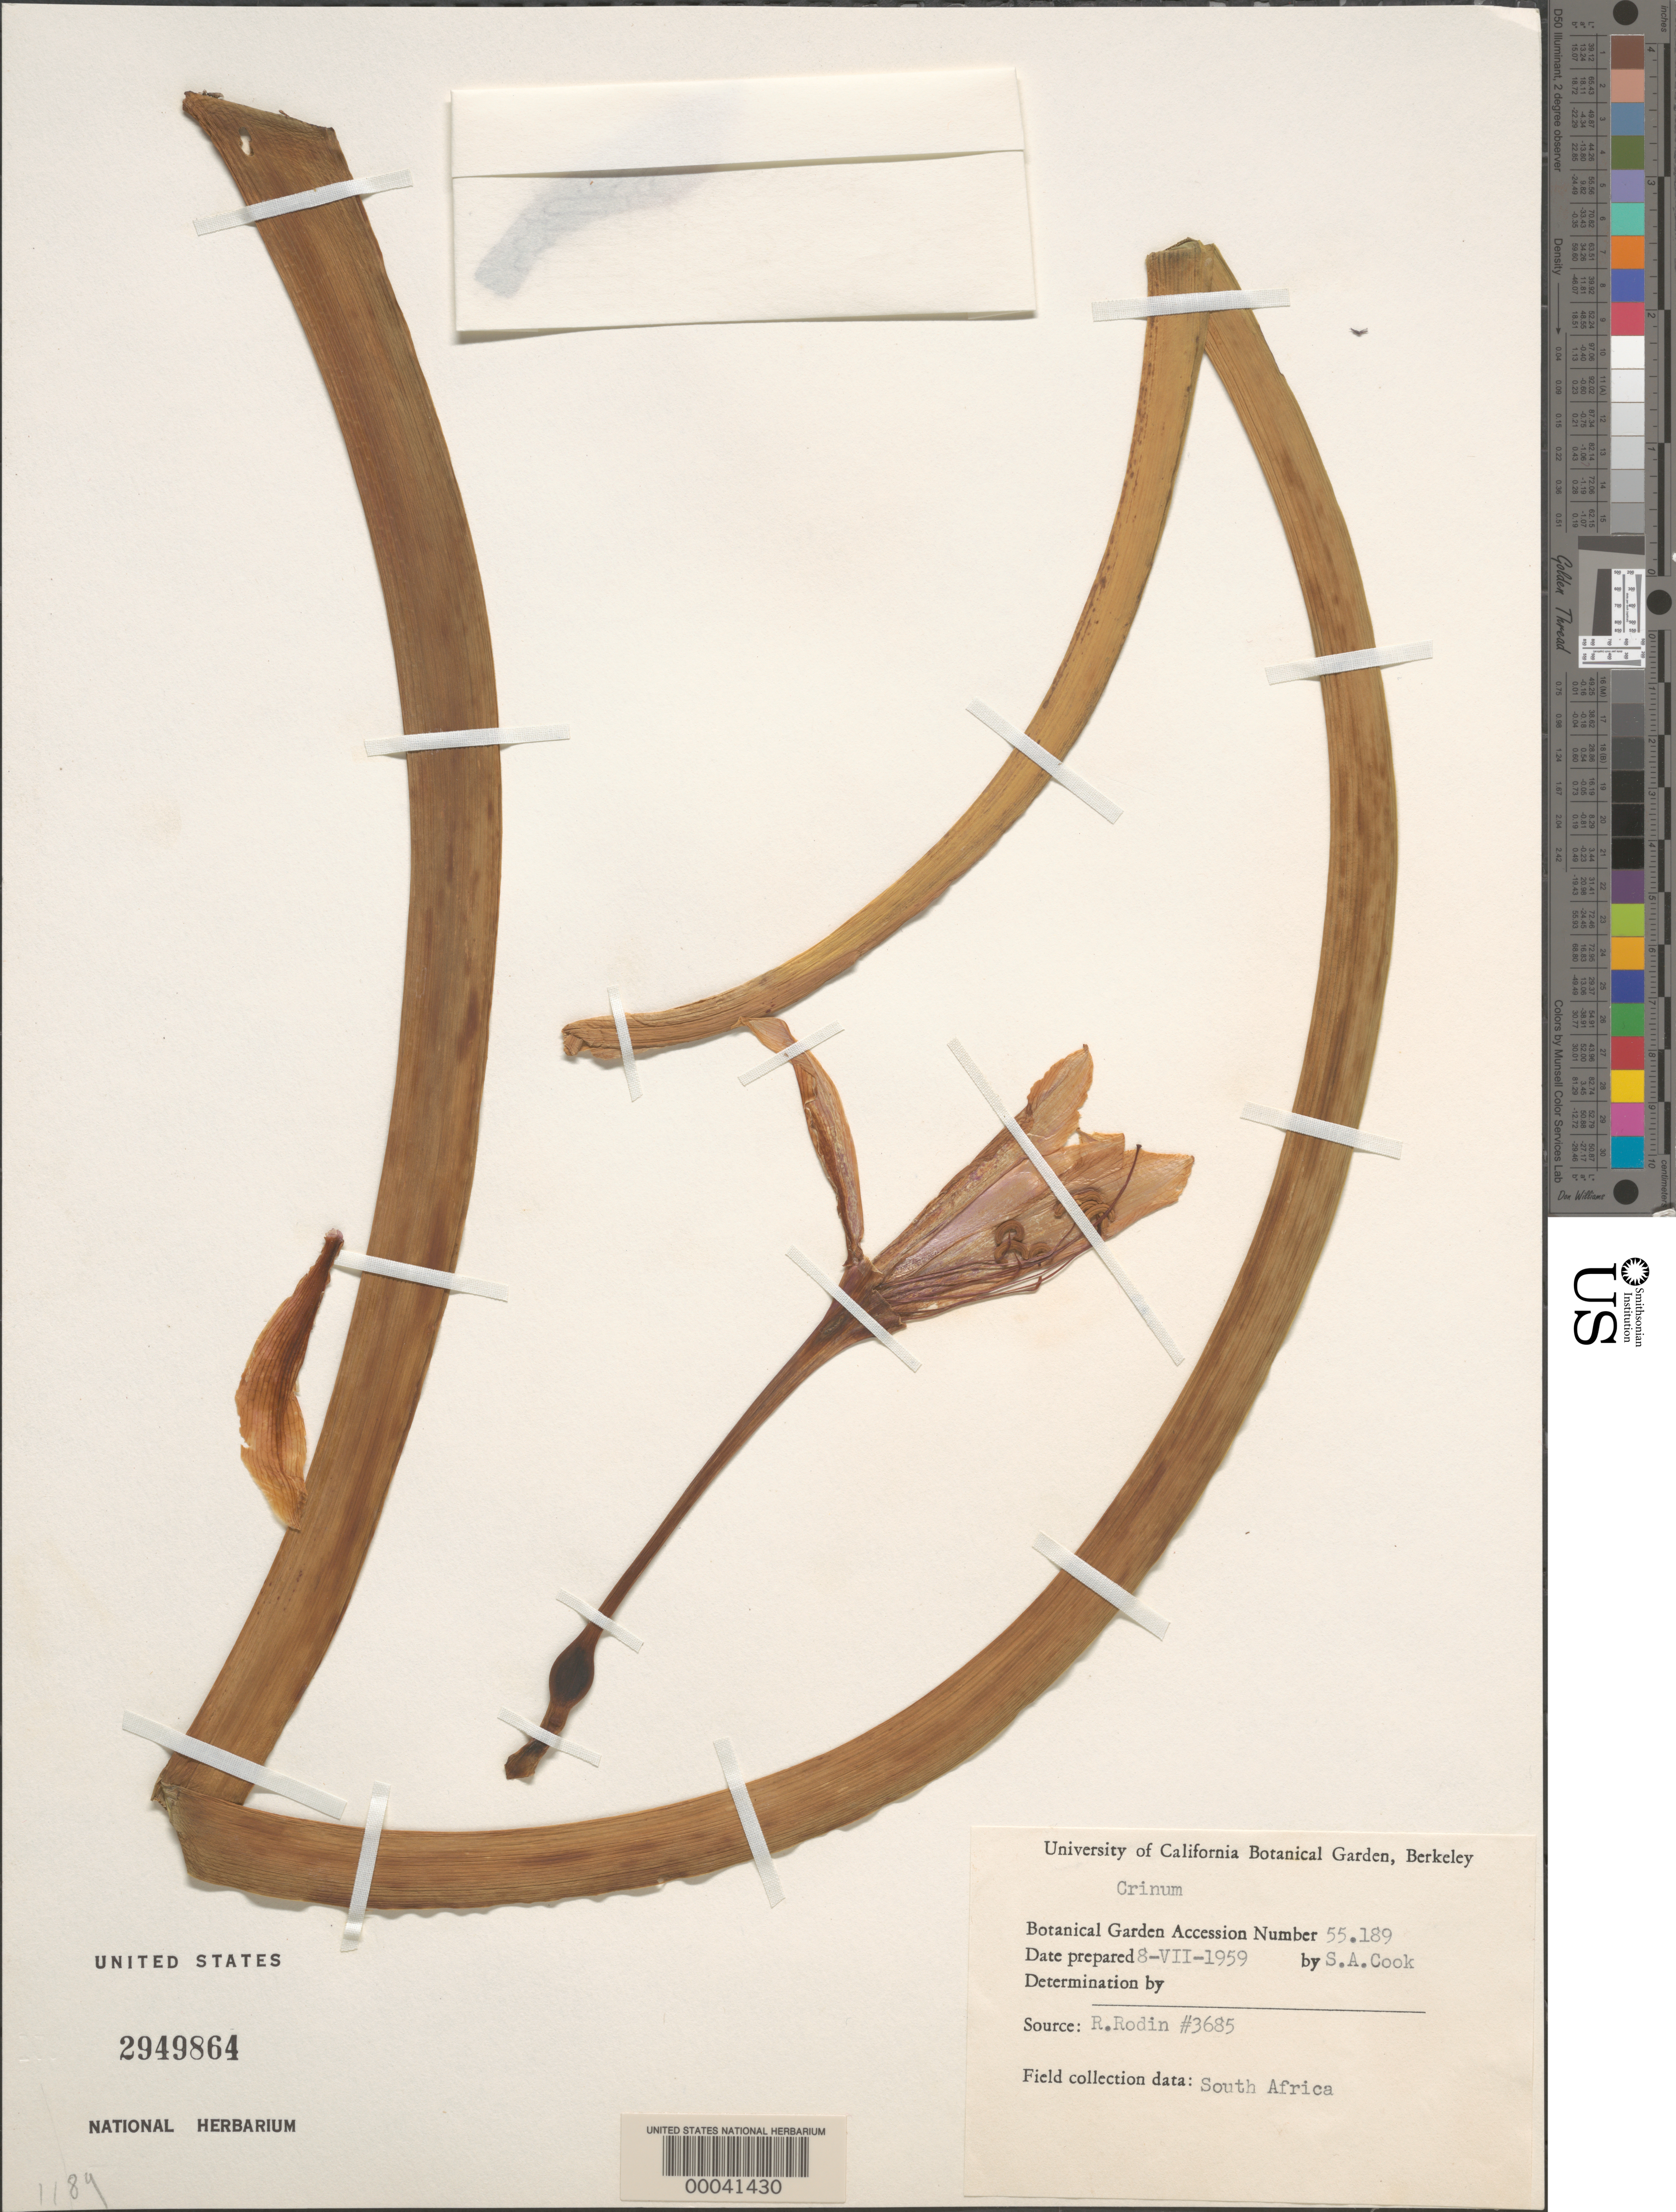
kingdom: Plantae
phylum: Tracheophyta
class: Liliopsida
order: Asparagales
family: Amaryllidaceae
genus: Crinum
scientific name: Crinum sp.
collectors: R. J. Rodin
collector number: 3685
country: South Africa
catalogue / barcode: US 2949864